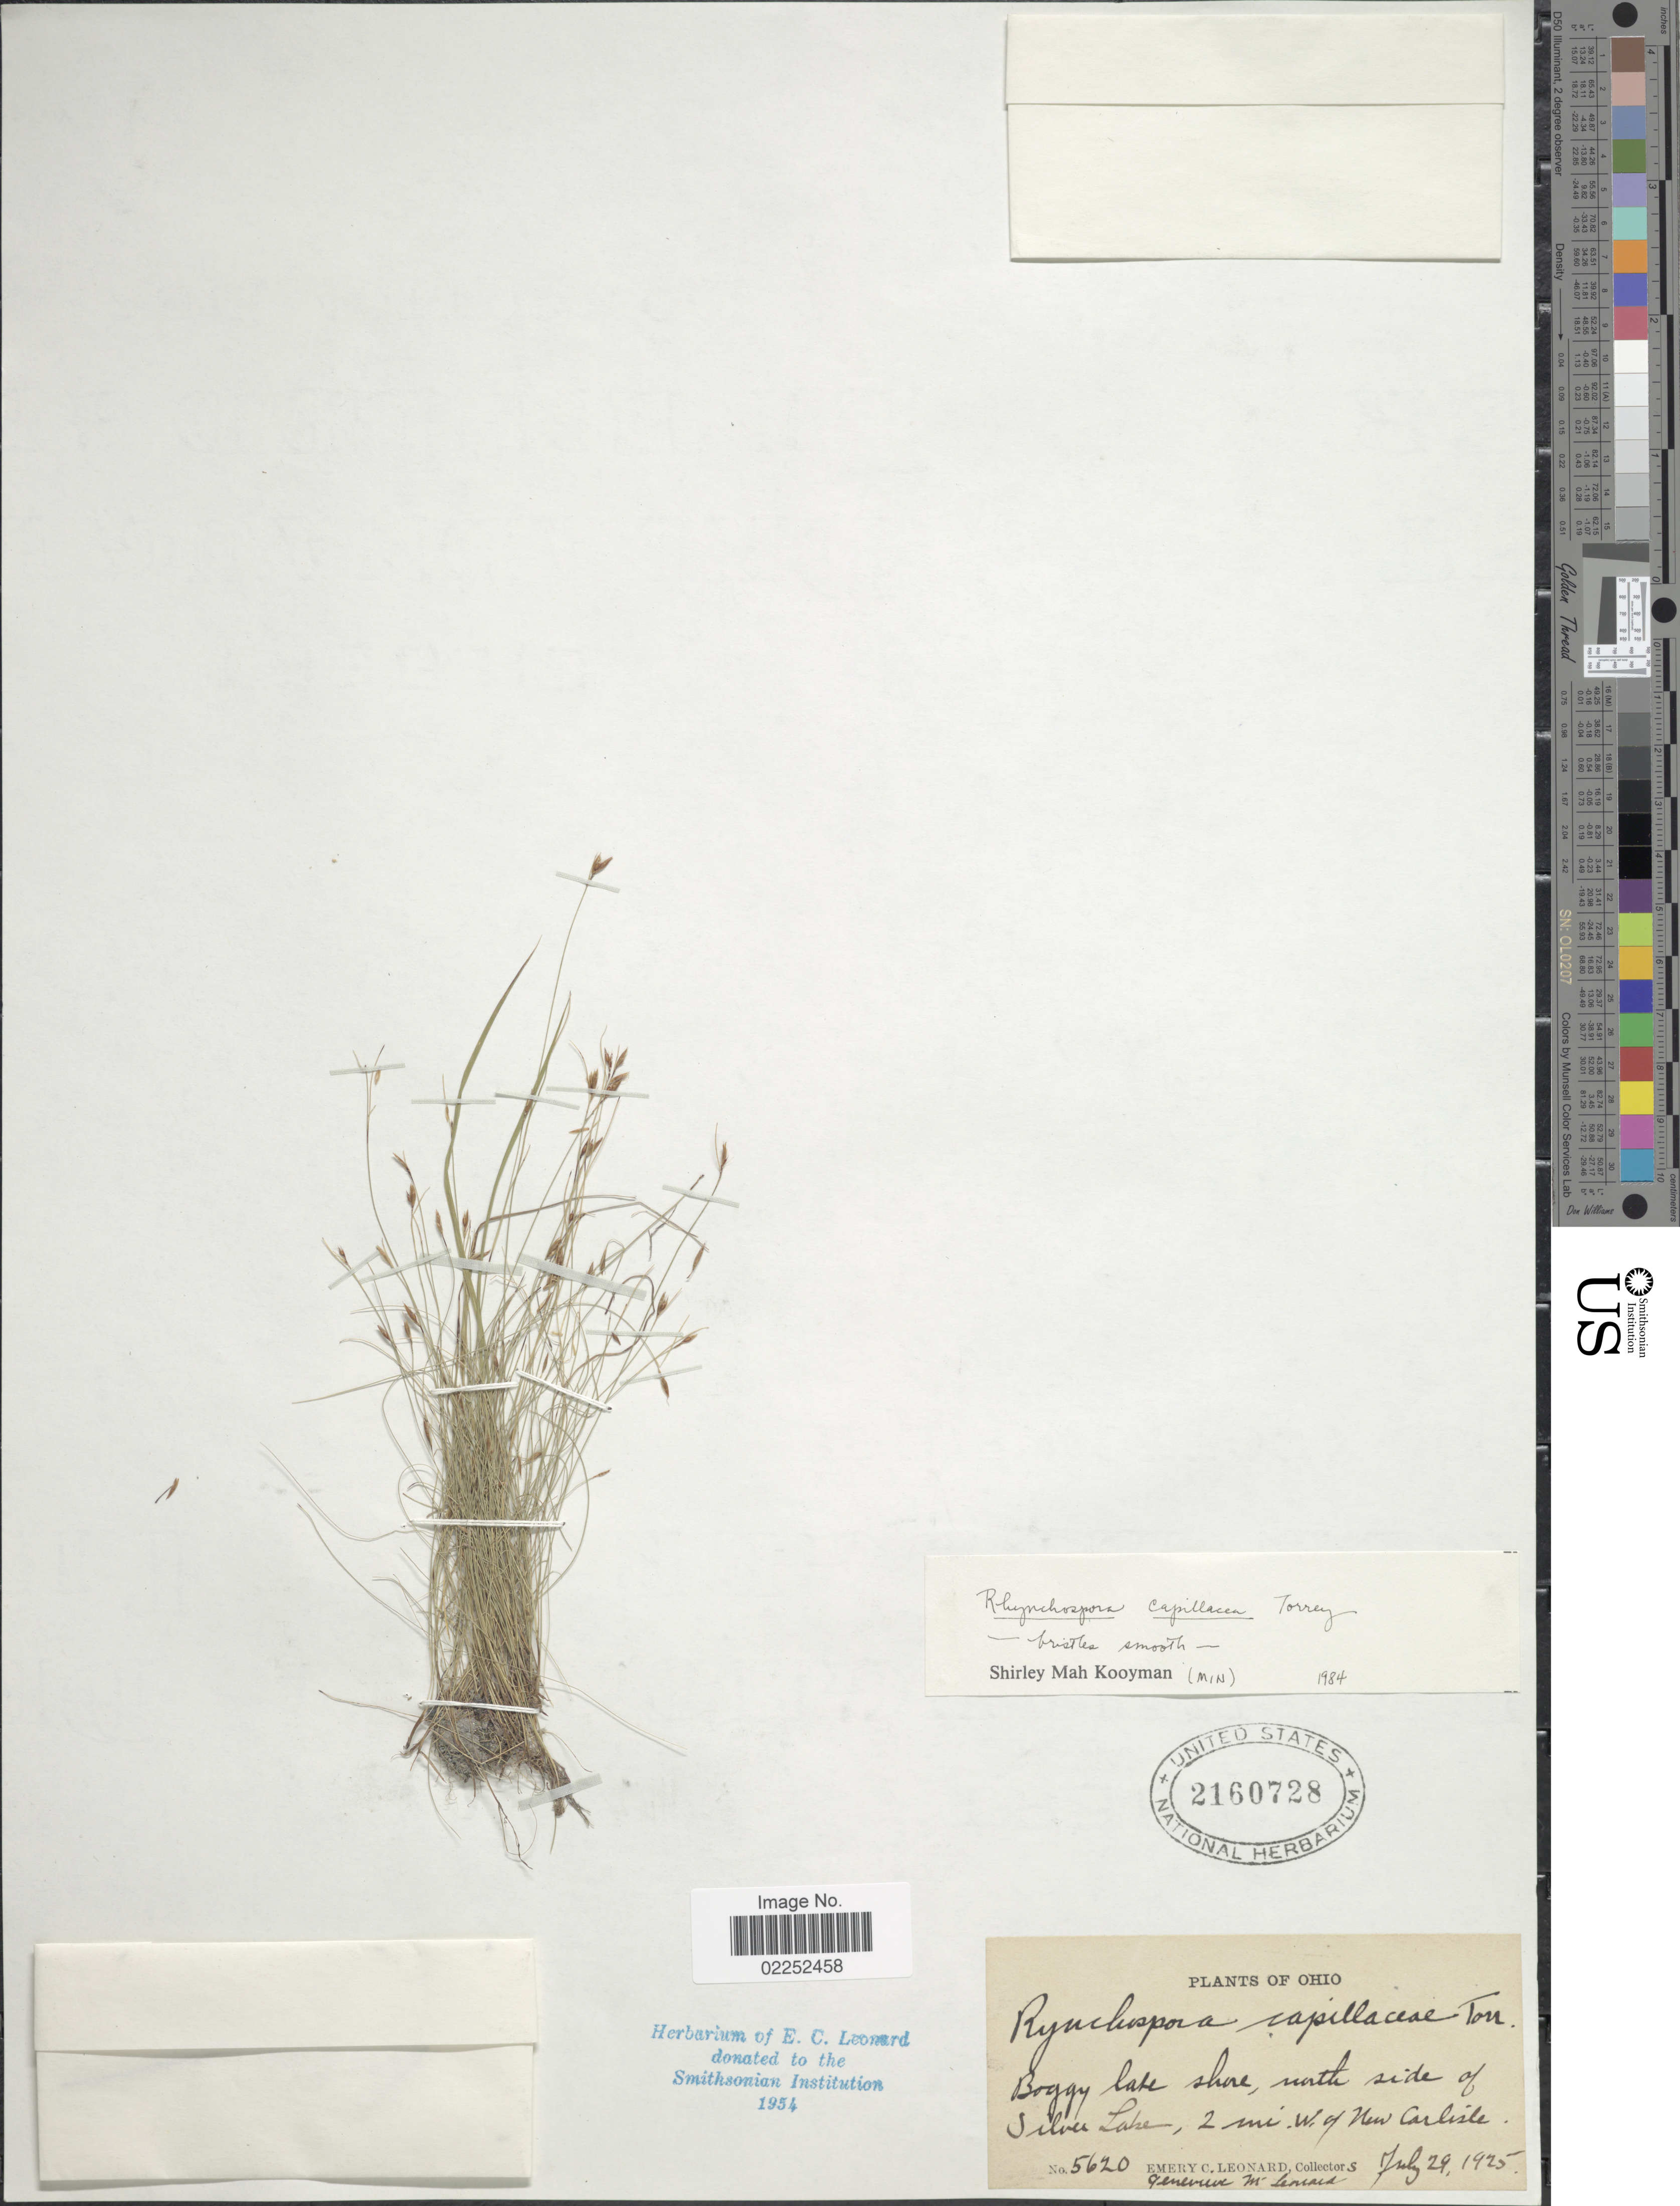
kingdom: Plantae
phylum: Tracheophyta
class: Liliopsida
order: Poales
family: Cyperaceae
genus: Rhynchospora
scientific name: Rhynchospora capillacea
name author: Torr.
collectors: E. C. Leonard & G. M. Leonard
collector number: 5620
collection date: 1925-07-29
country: United States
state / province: Ohio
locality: Boggy late shore, north side of Silver Lake, 2 mi W of New Carlisle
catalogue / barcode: US 2160728